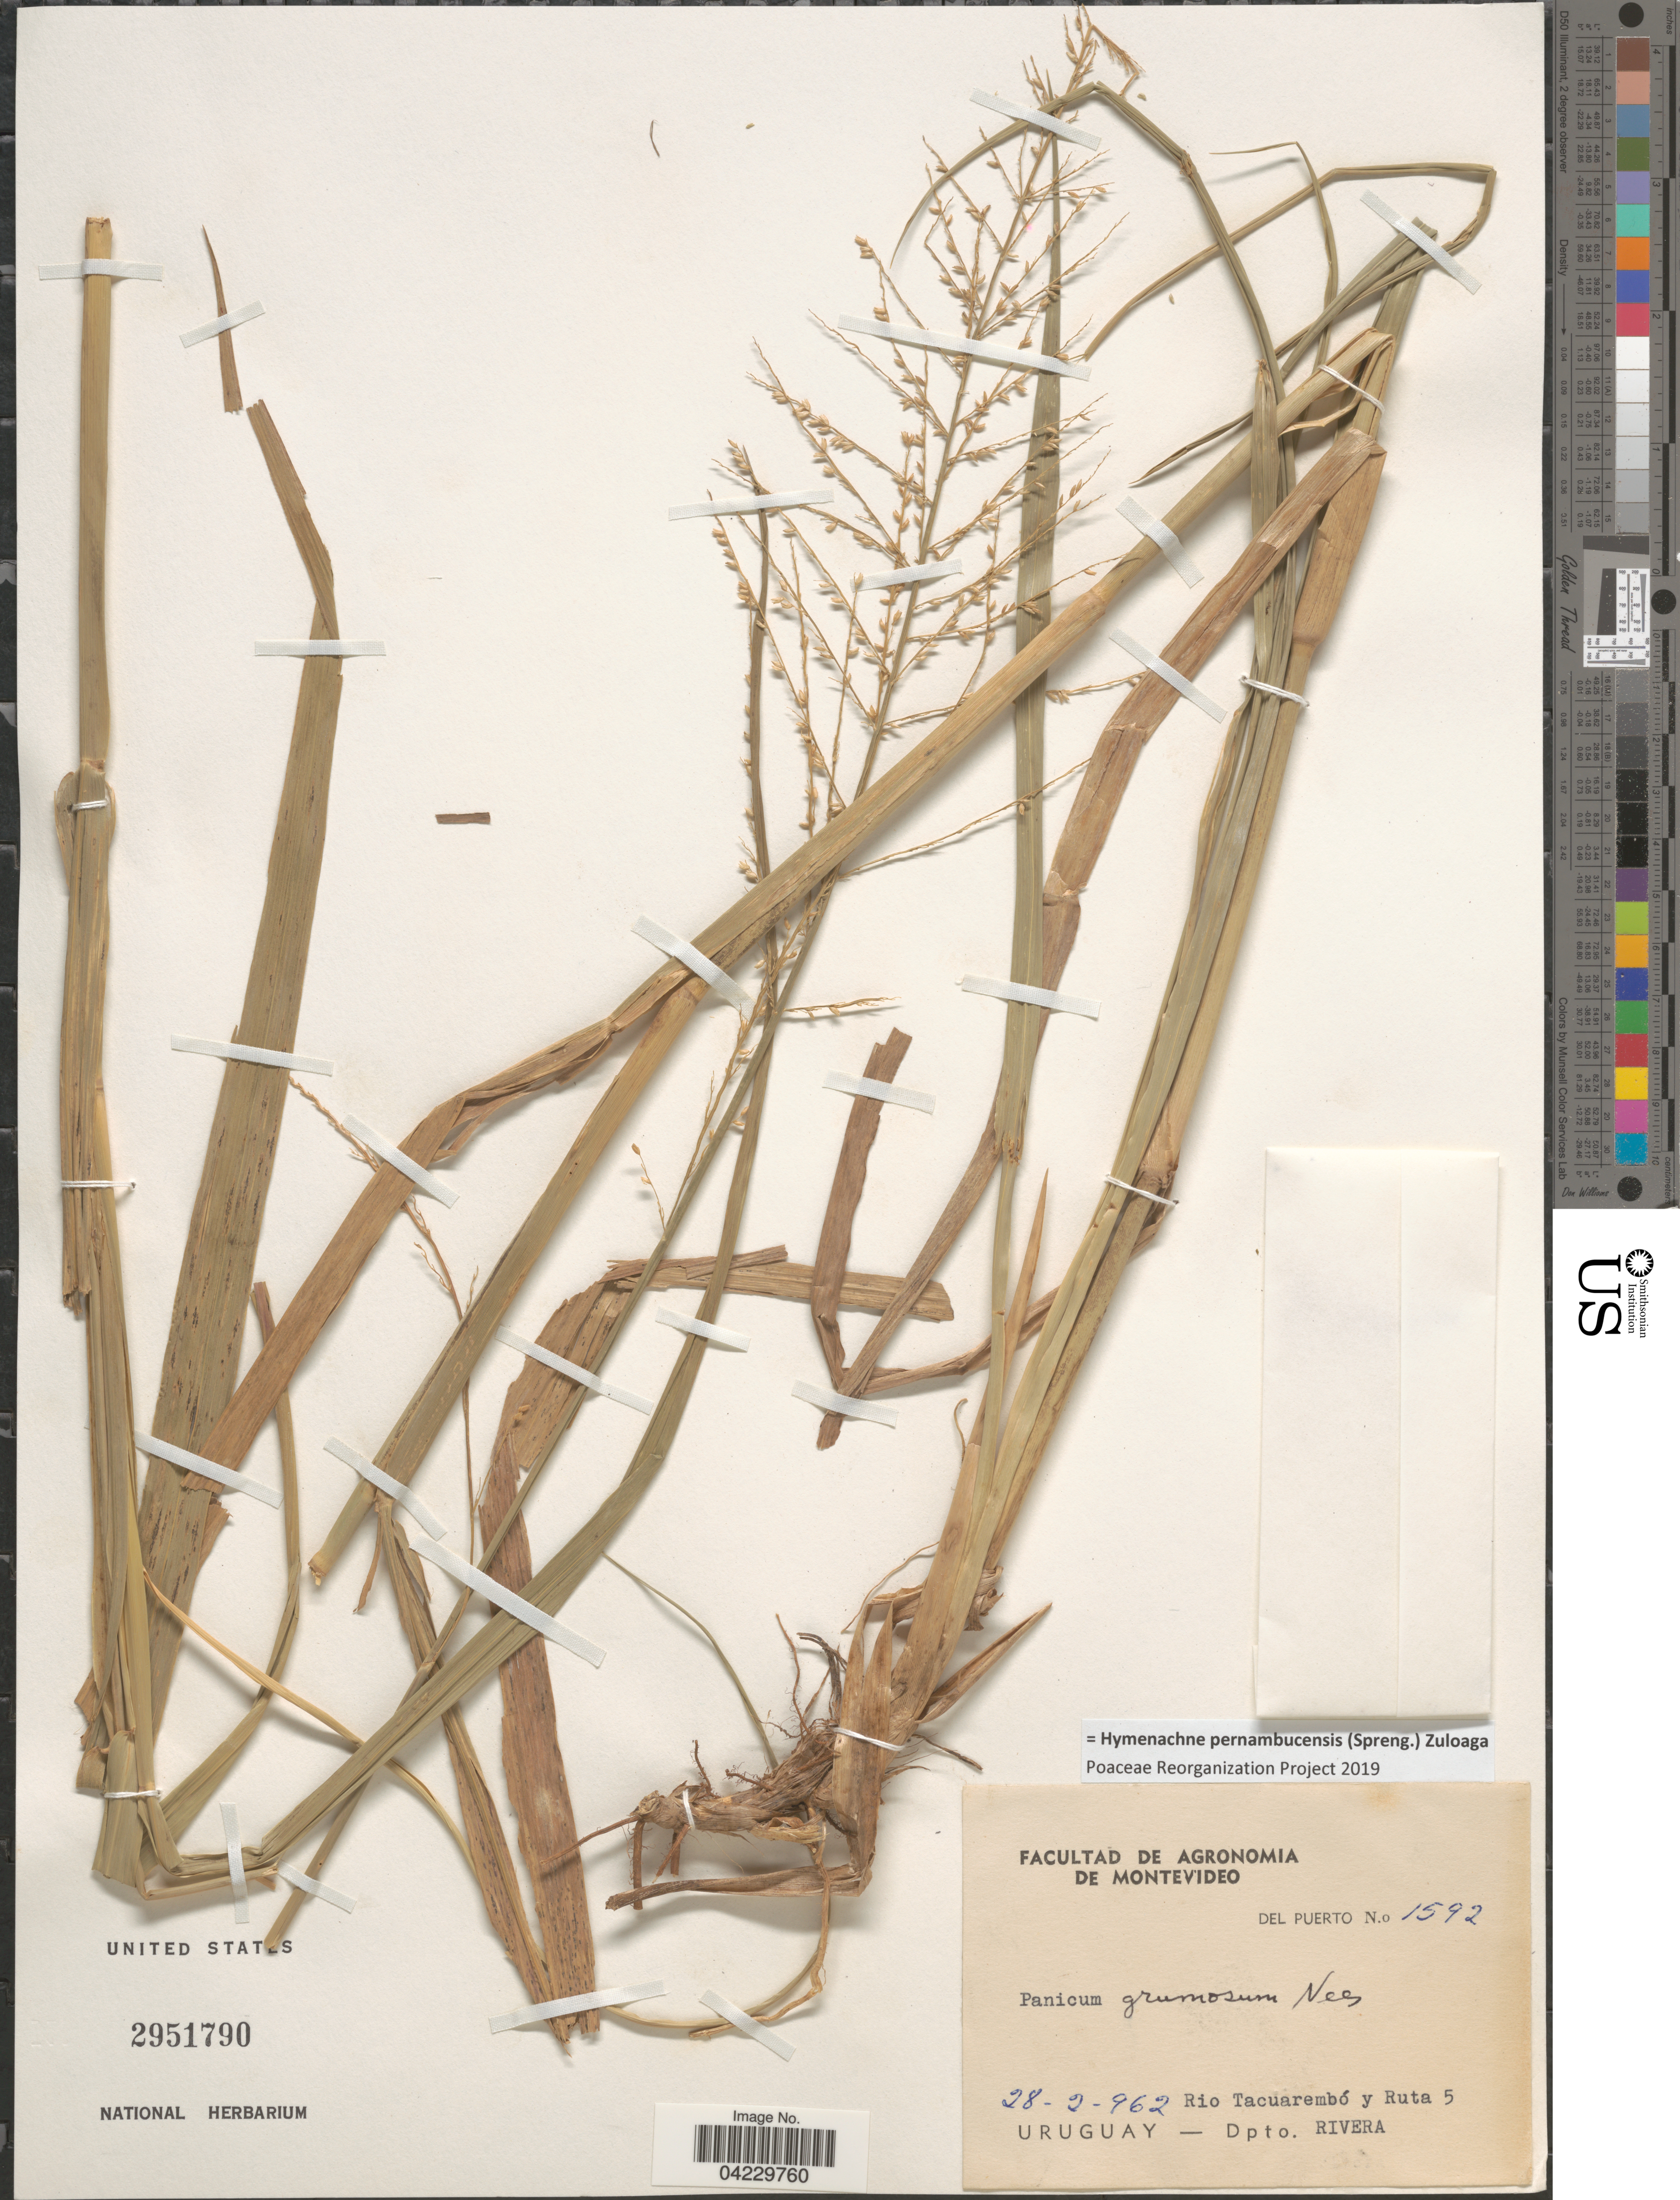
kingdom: Plantae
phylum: Tracheophyta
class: Liliopsida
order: Poales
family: Poaceae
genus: Hymenachne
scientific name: Hymenachne pernambucensis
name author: (Spreng.) Zuloaga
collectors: Del Puerto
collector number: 1592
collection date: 1962-02-28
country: Uruguay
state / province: Rivera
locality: Rio Tacuarembó y Ruta 5. Dpto. Rivera.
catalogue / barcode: US 2951790